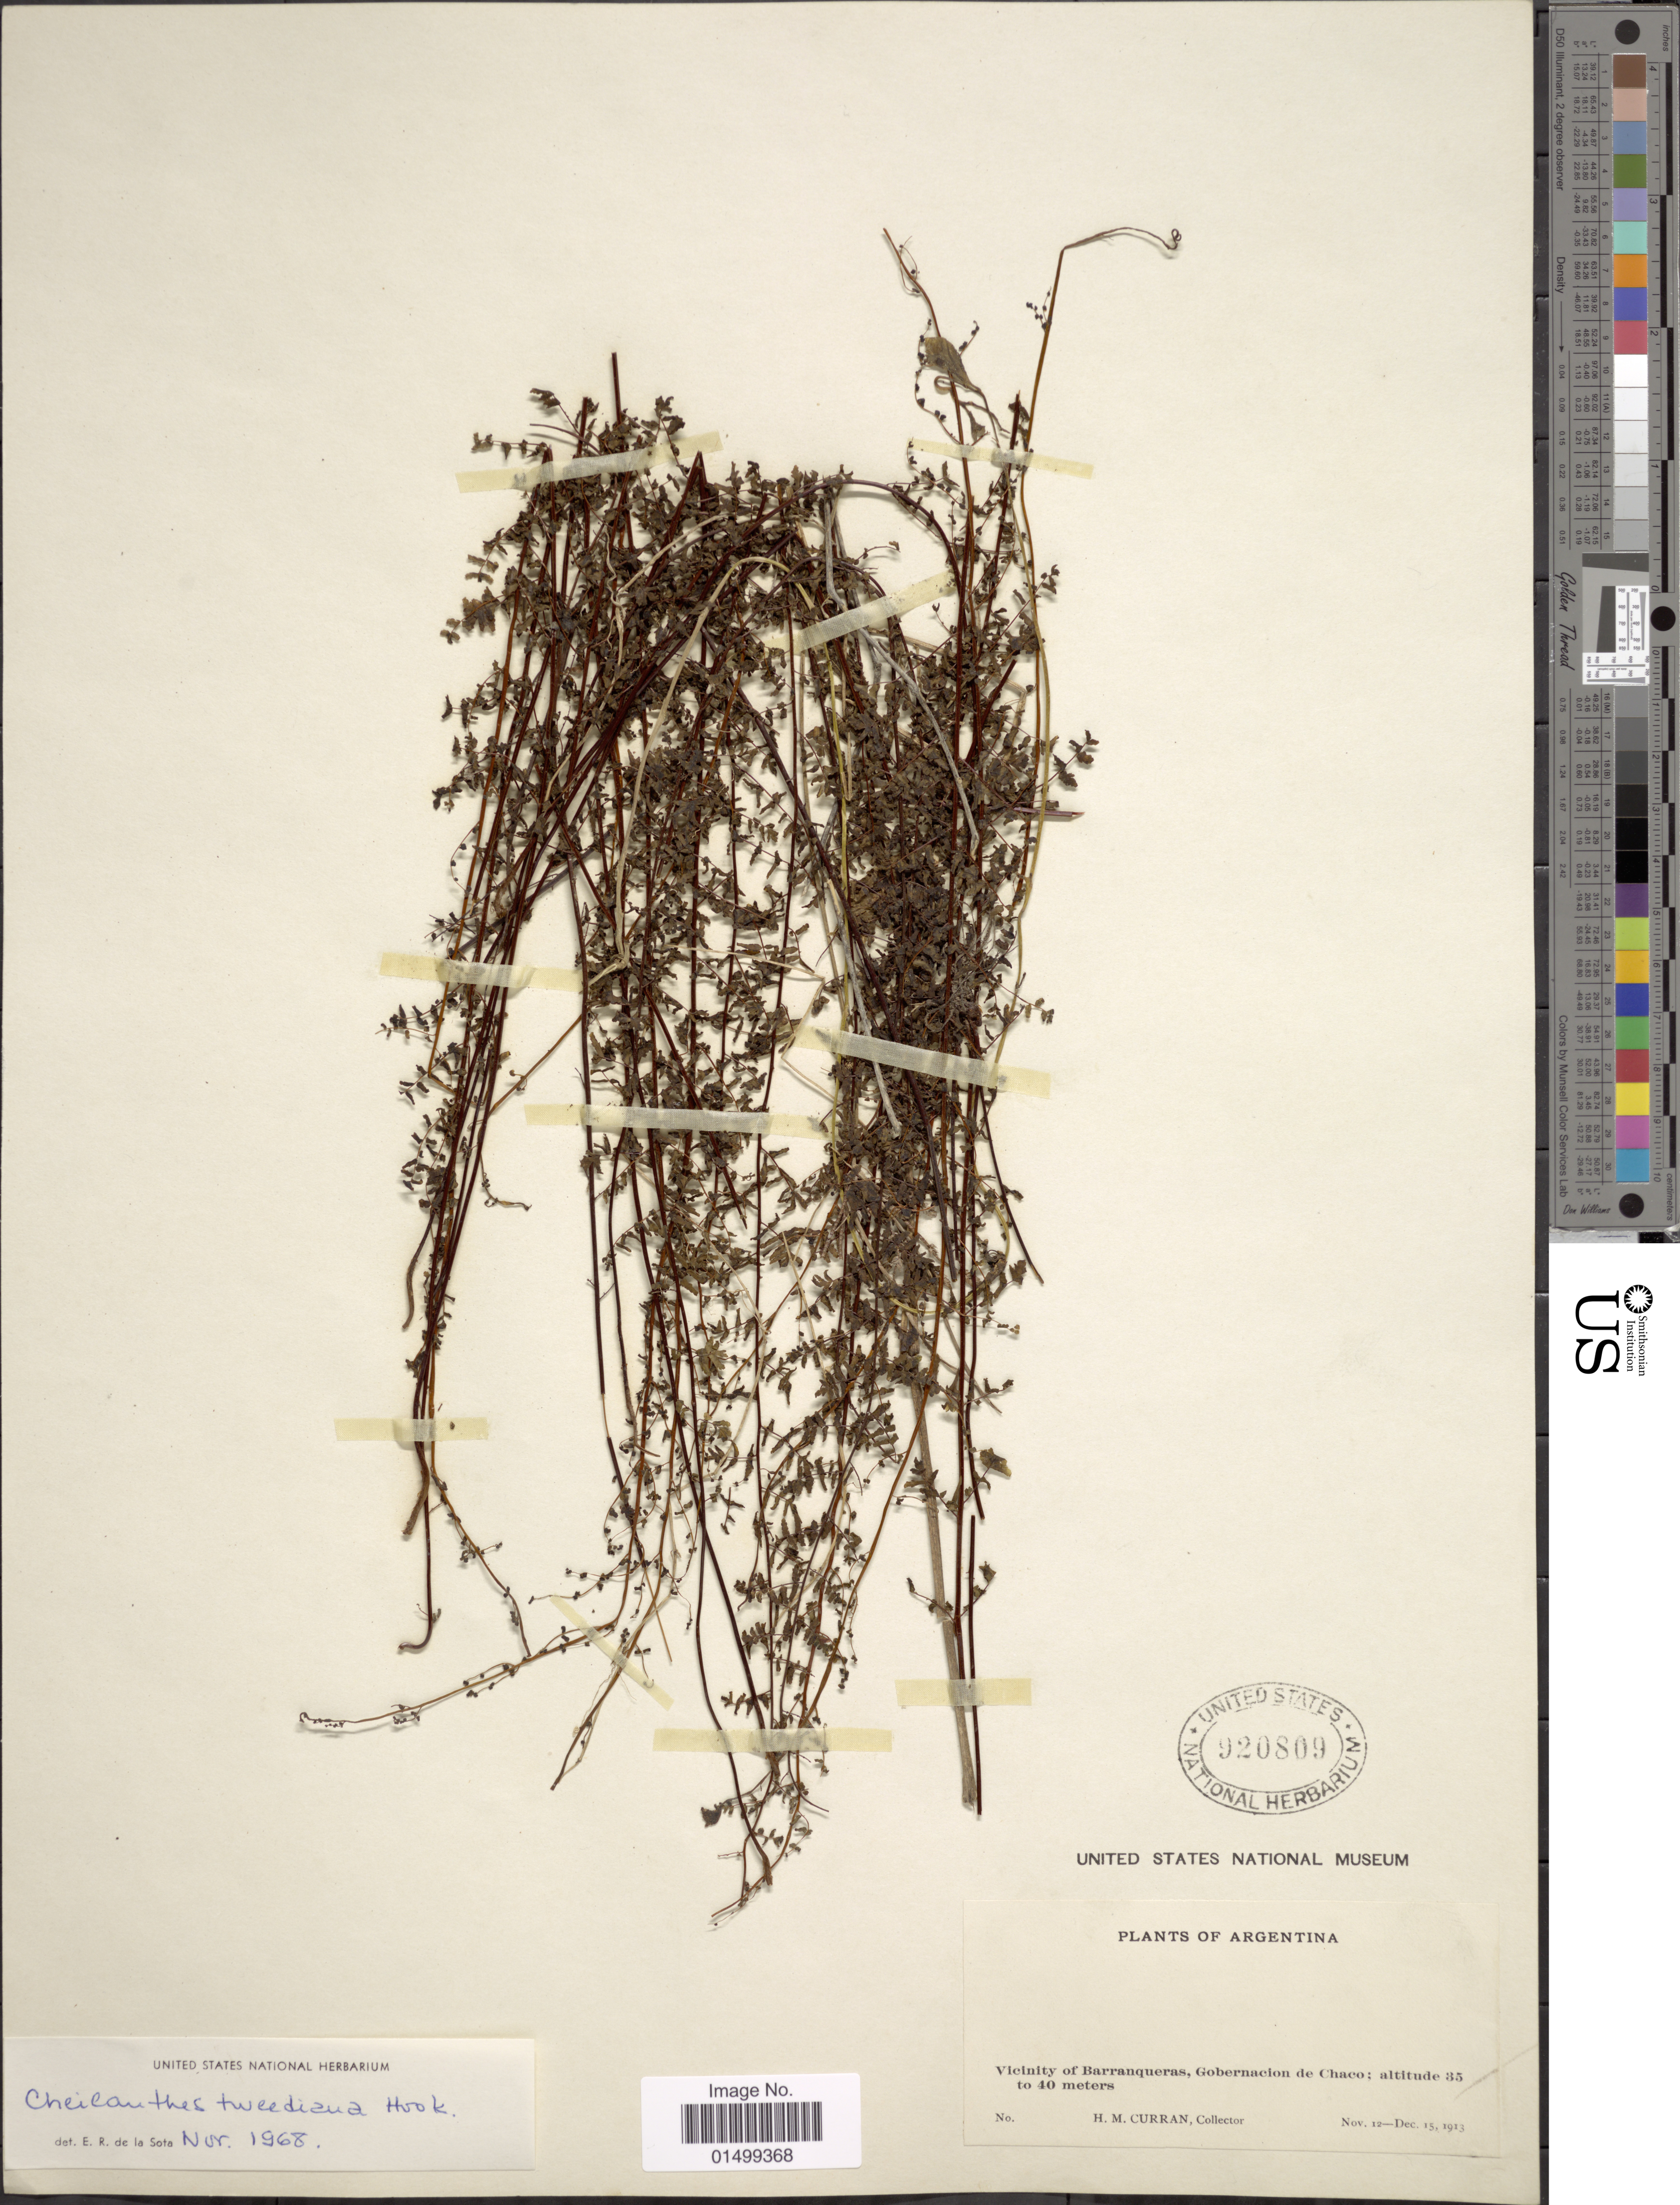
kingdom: Plantae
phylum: Tracheophyta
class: Polypodiopsida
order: Polypodiales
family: Pteridaceae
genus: Cheilanthes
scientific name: Cheilanthes tweediana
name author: Hook.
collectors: H. M. Curran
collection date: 1913-11-12/1913-12-15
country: Argentina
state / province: Chaco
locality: Vicinity of Barranqueras, Gobernacion de Chaco.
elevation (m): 35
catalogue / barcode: US 920809